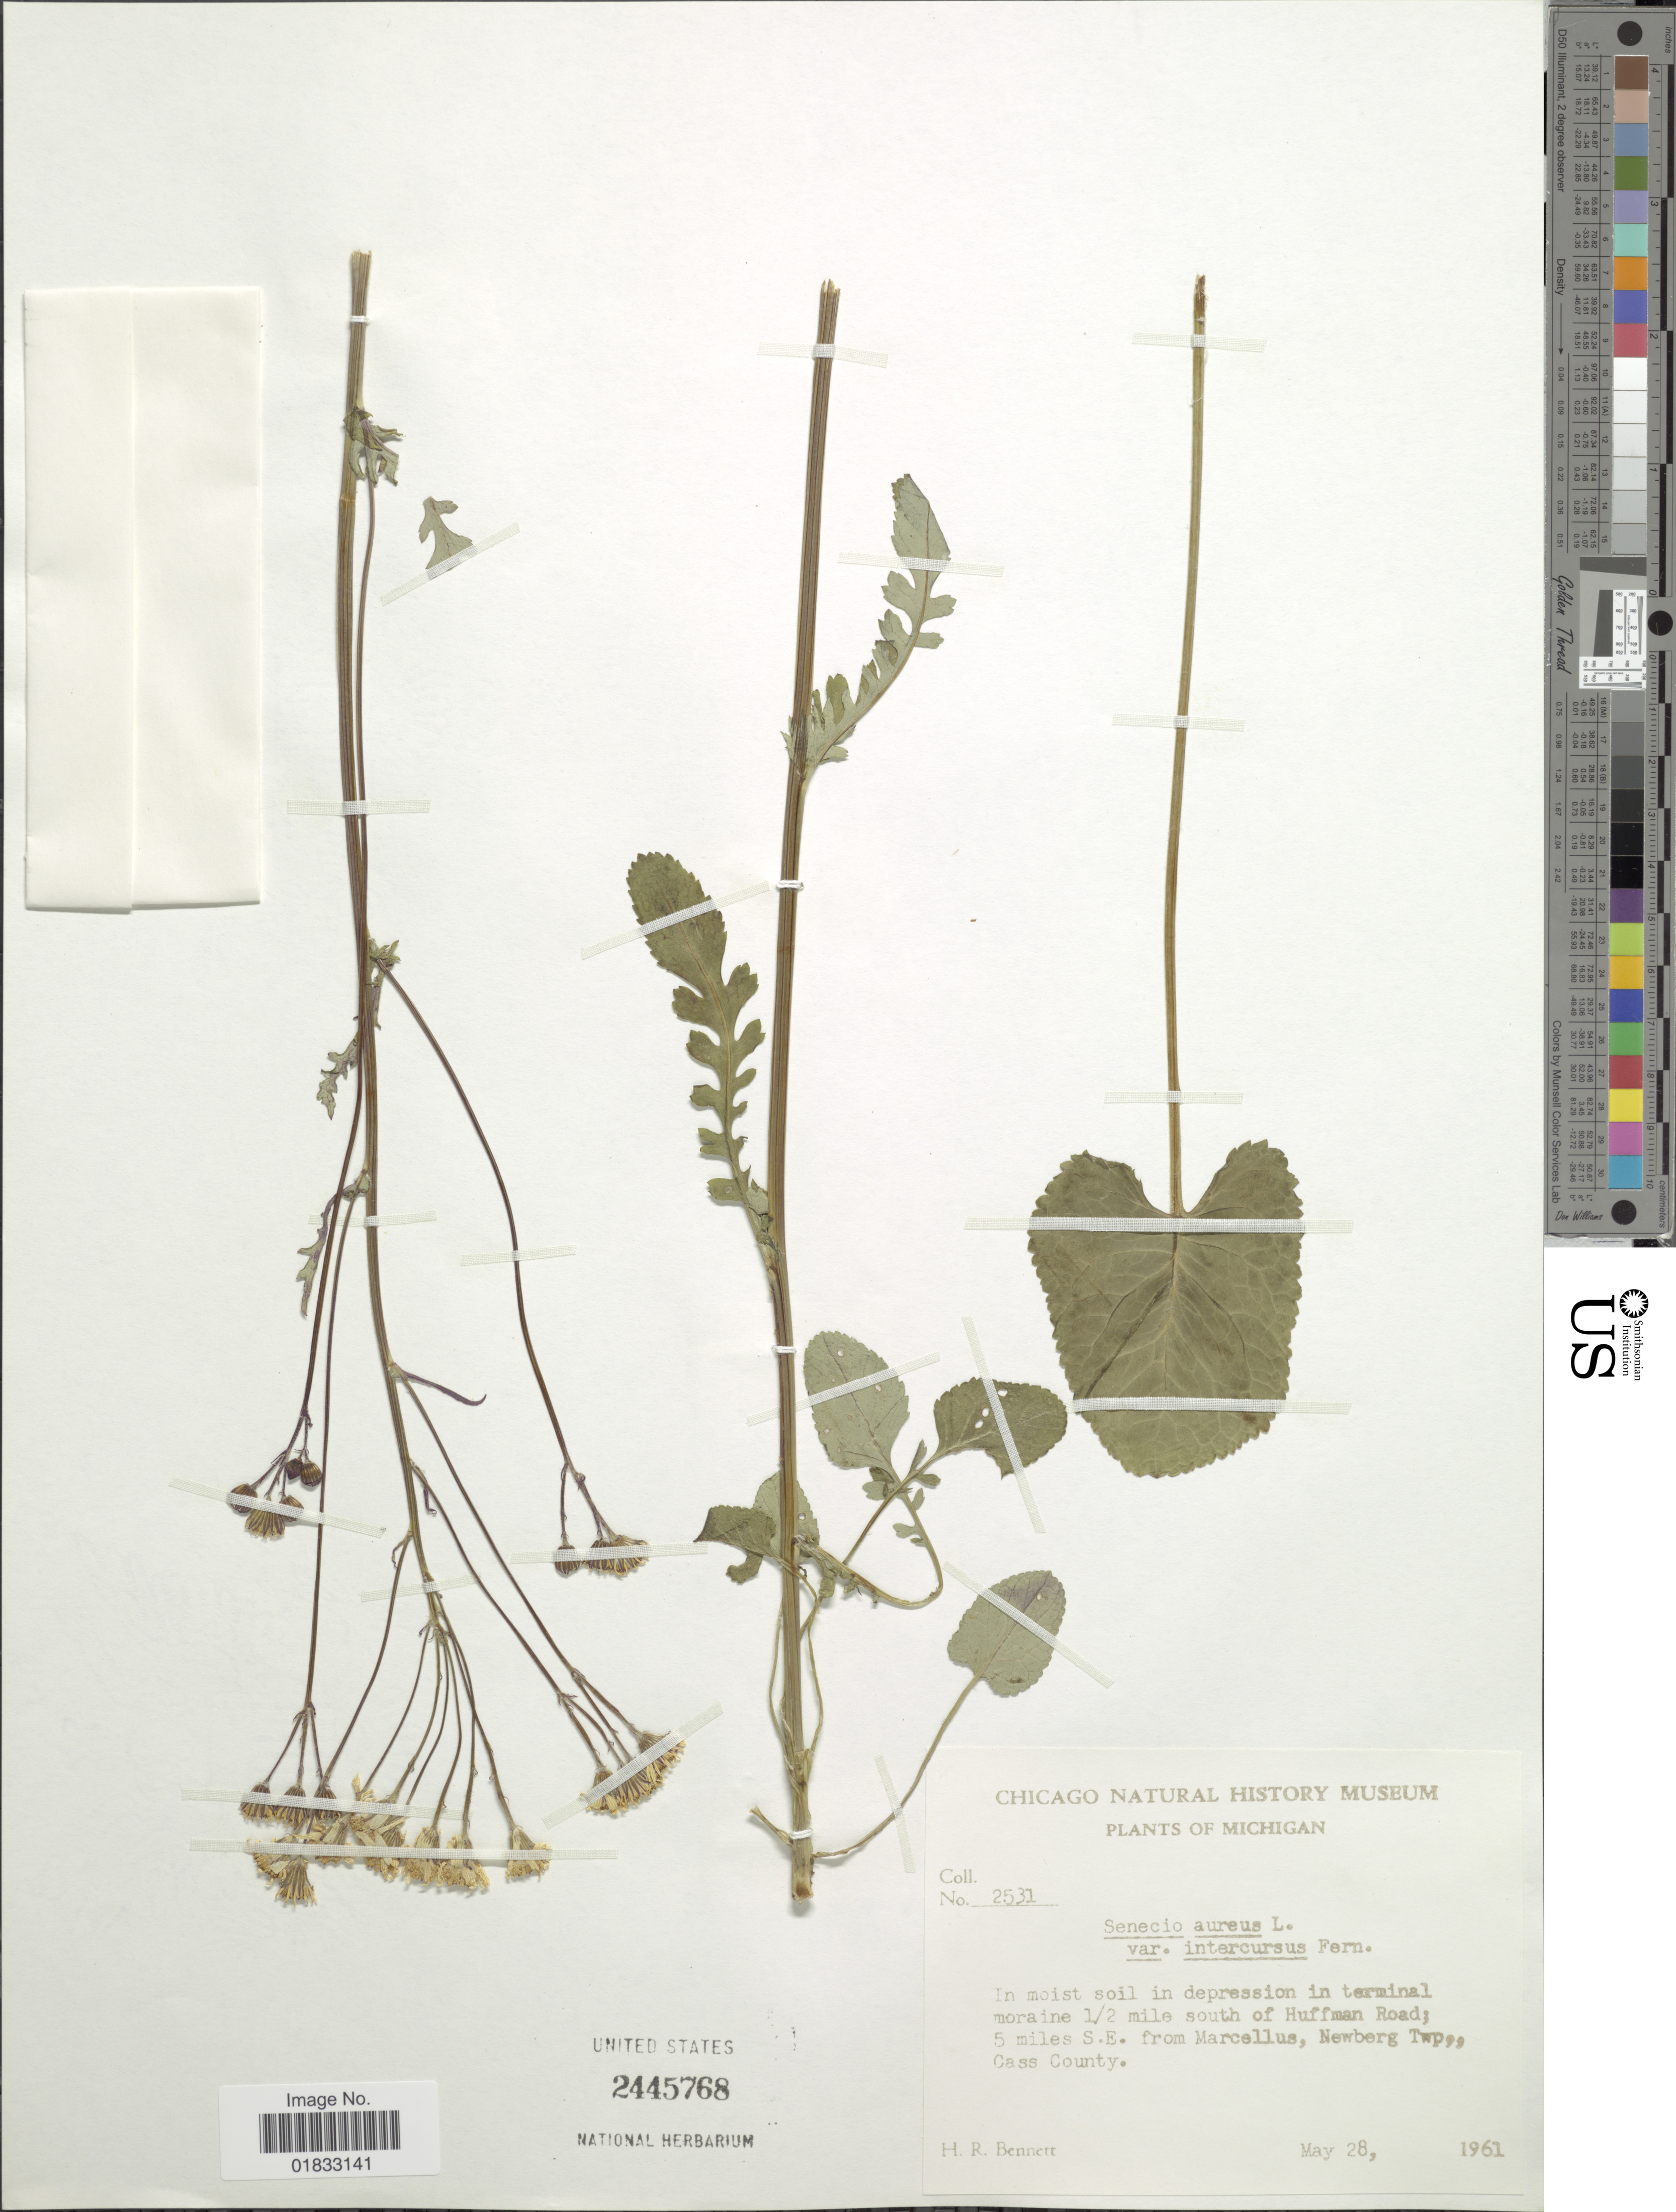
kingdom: Plantae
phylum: Tracheophyta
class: Magnoliopsida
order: Asterales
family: Asteraceae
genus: Packera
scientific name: Packera aurea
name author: (L.) Á. Löve & D. Löve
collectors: H. R. Bennett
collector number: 2531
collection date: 1961-05-28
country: United States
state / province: Michigan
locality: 1/2 mile south of Huffman Road; 5 miles S.E. from Marcellus, Newberg Twp, Cass County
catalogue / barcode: US 2445768